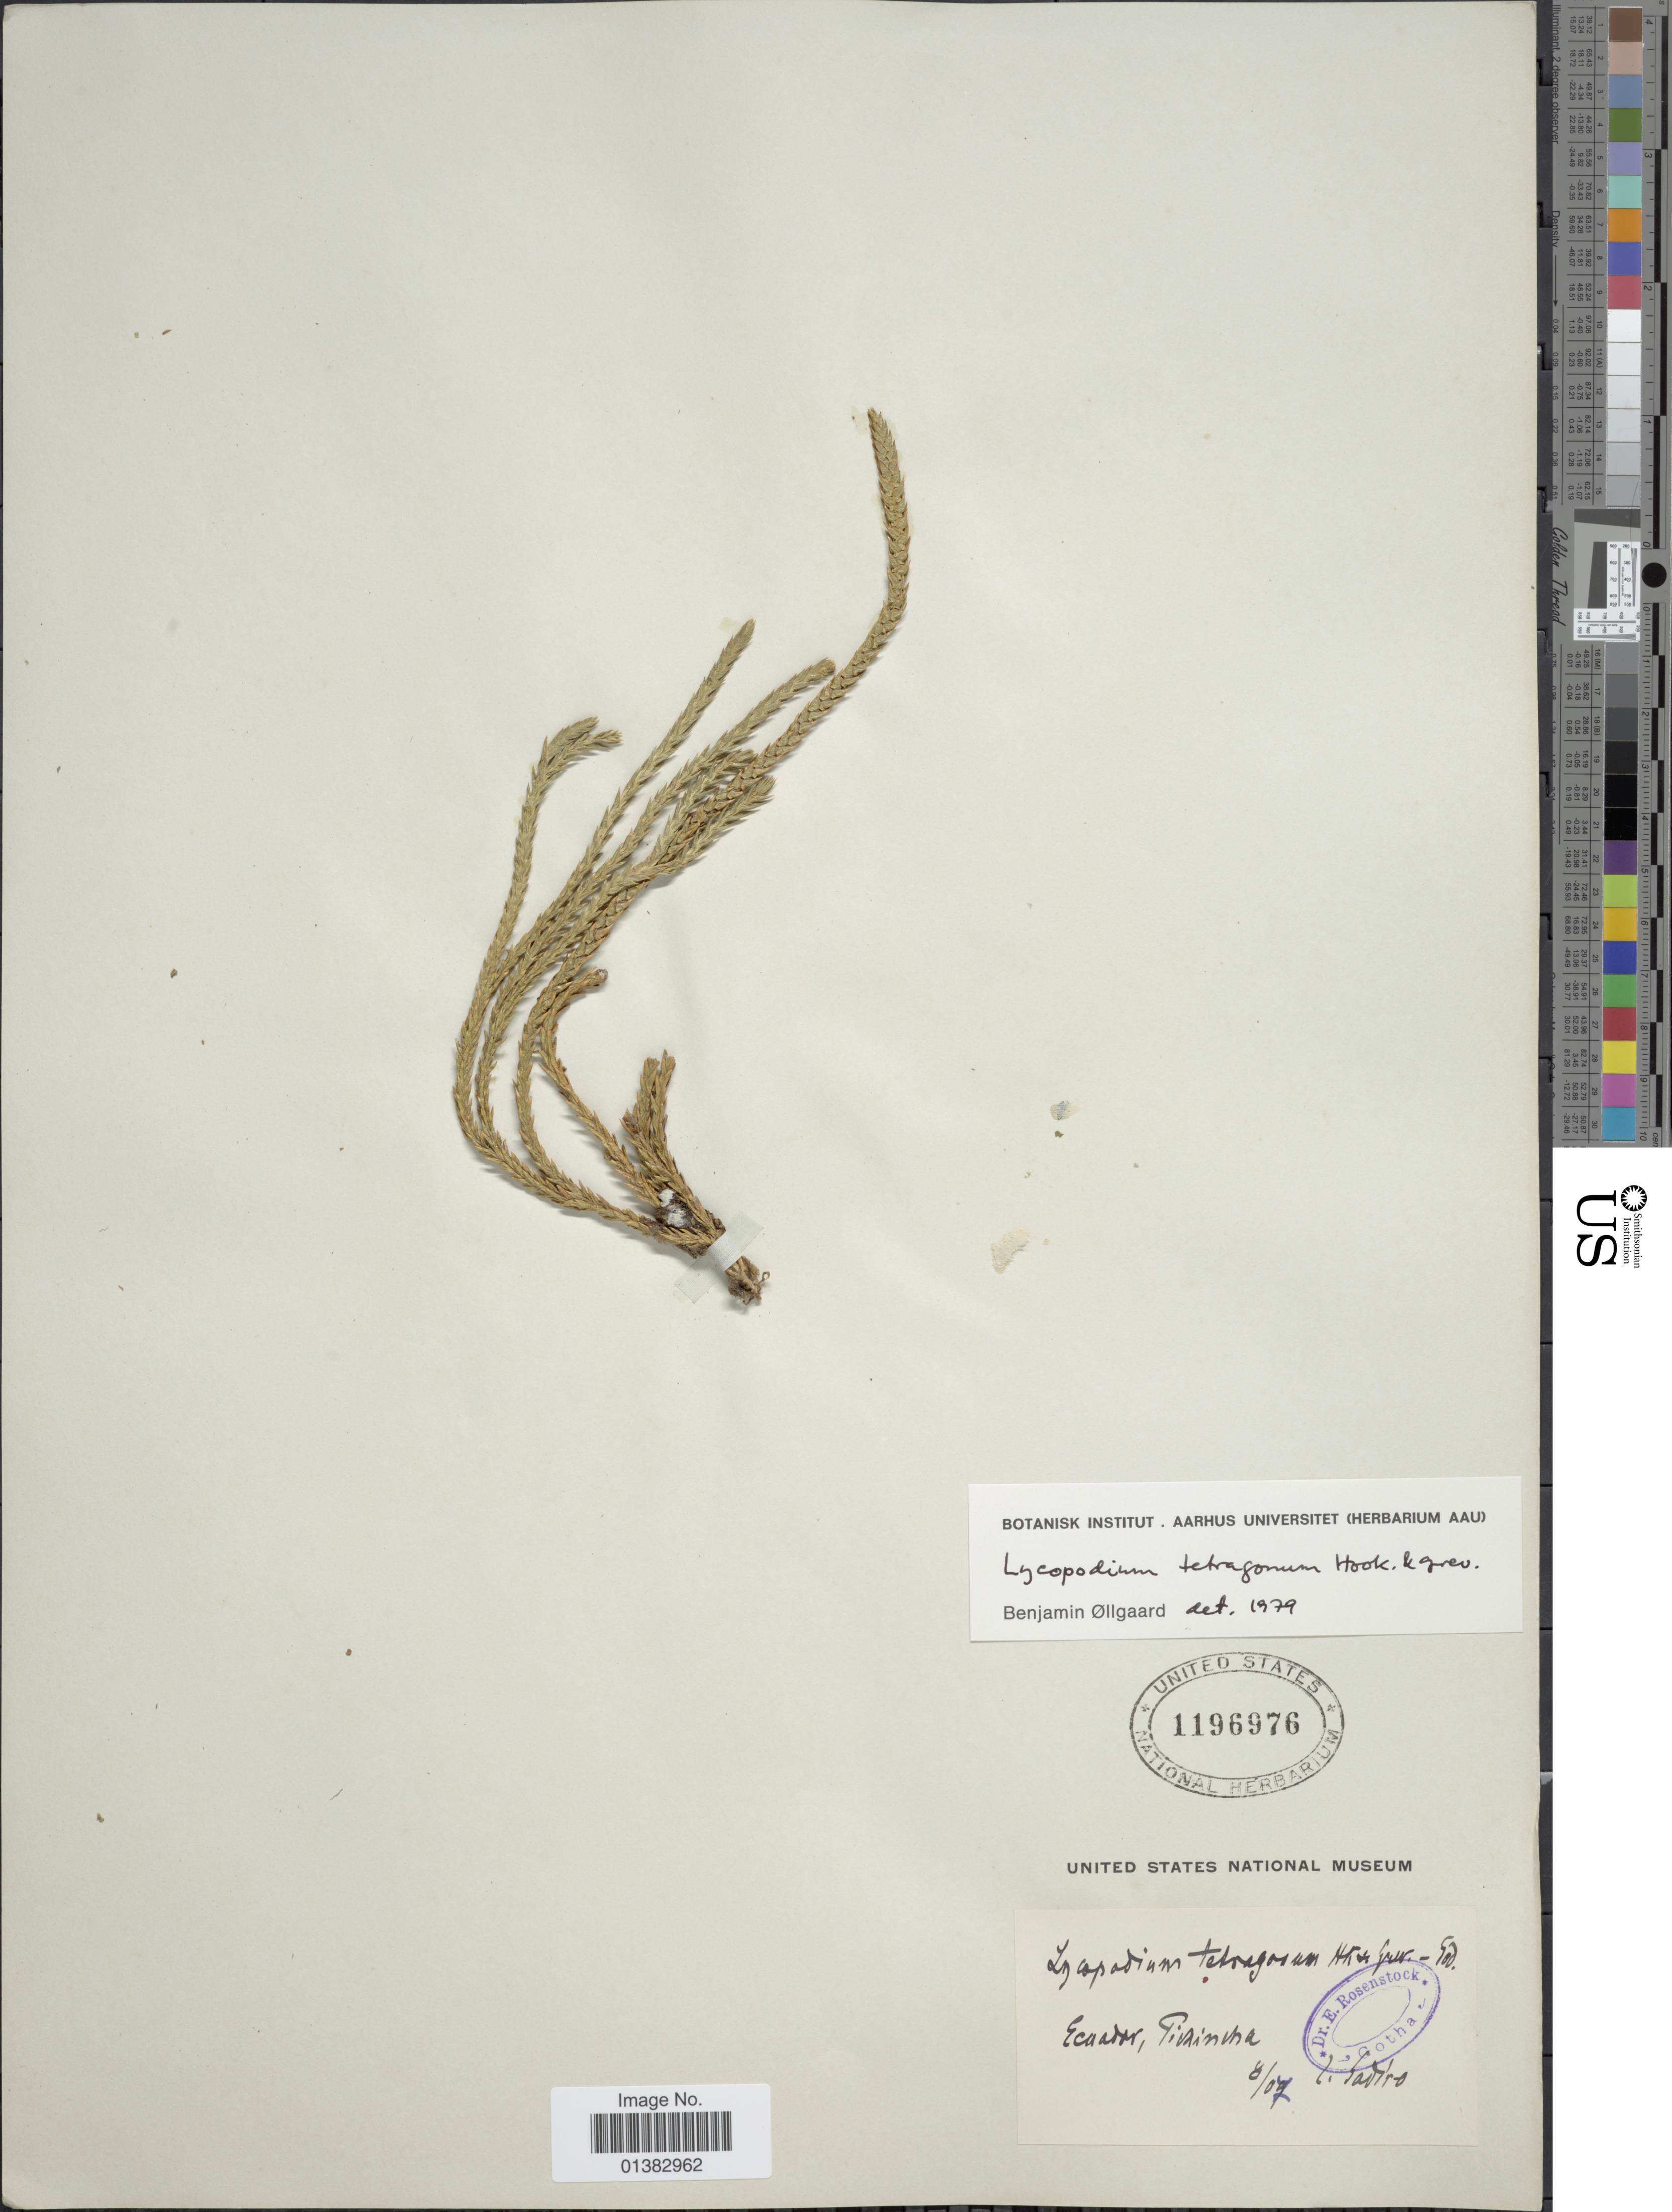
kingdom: Plantae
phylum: Tracheophyta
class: Lycopodiopsida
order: Lycopodiales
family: Lycopodiaceae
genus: Phlegmariurus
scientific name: Phlegmariurus tetragonus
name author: (Hook. & Grev.) B. Øllg.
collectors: L. Sodiro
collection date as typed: Transcribed d/m/y: /8/7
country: Ecuador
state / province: Pichincha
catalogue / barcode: US 1196976